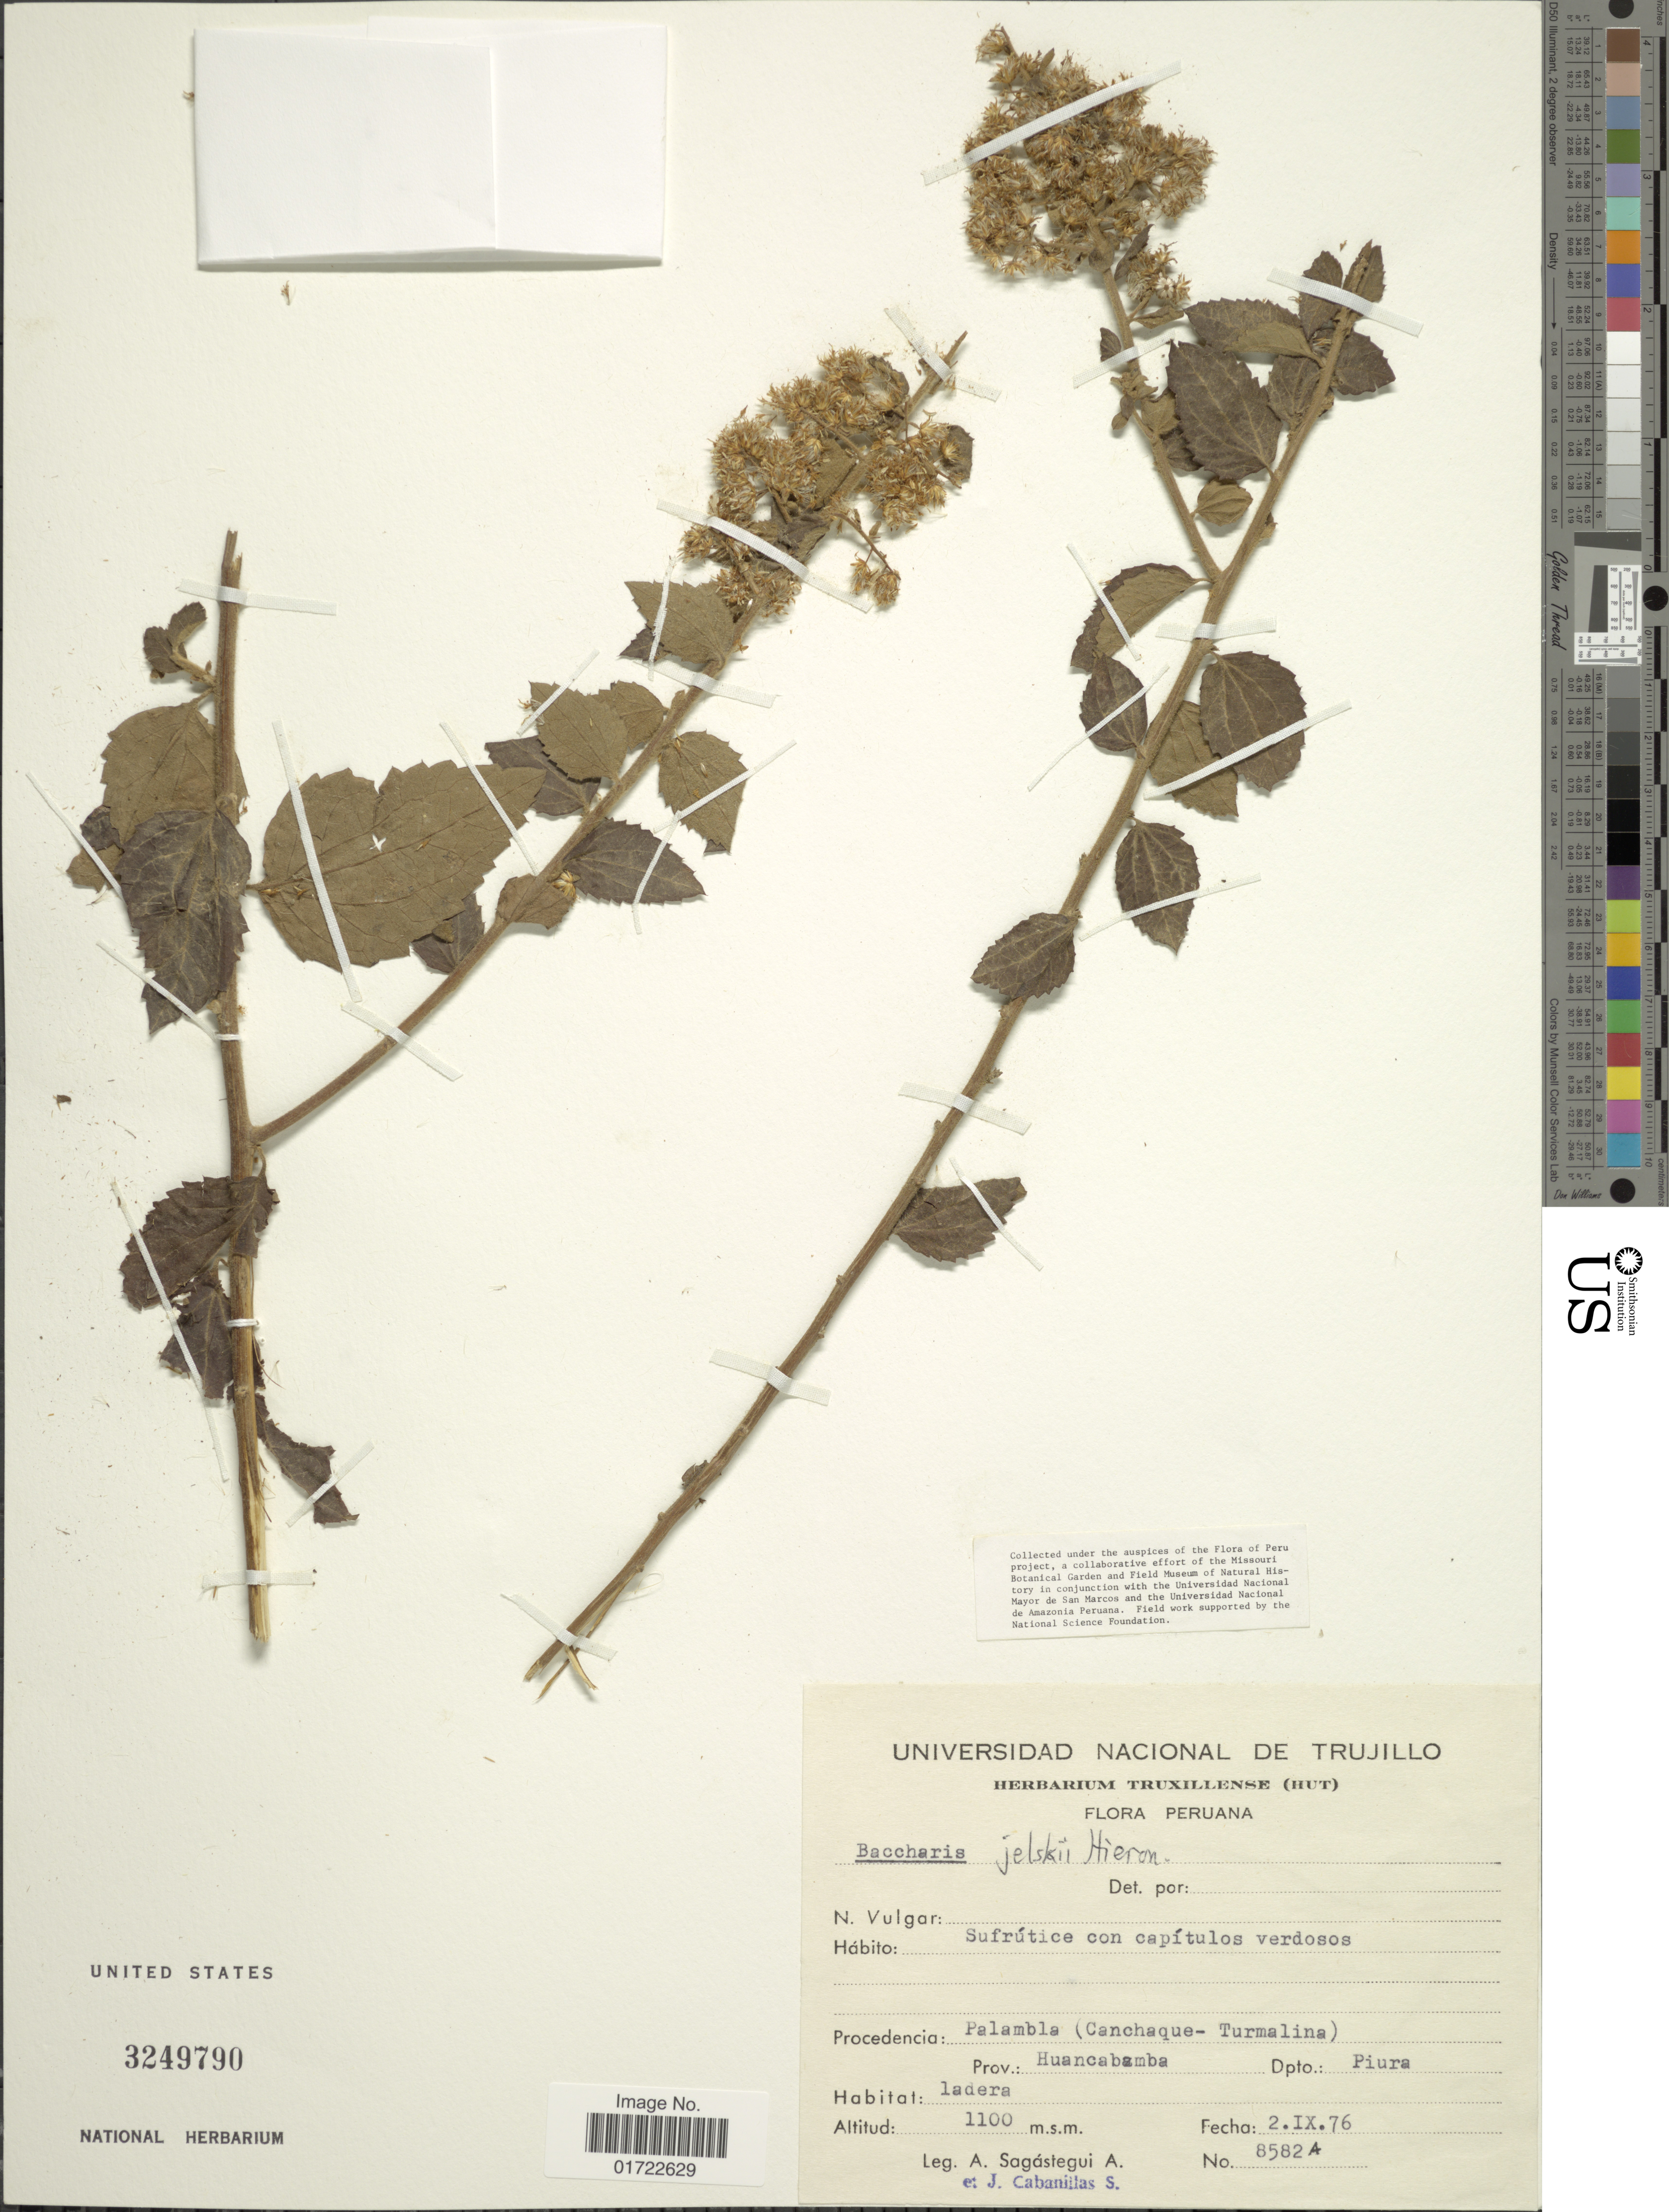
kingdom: Plantae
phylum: Tracheophyta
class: Magnoliopsida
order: Asterales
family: Asteraceae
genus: Baccharis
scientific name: Baccharis jelskii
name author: Hieron.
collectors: A. Sagástegui A. & J. Cabanillas S.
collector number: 8582A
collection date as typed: Transcribed d/m/y: 2/9/76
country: Peru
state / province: Piura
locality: Dpto.: Piura, Prov.: Huancabamba, Palambla (Canchaque-Turmalina).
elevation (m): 100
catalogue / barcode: US 3249790